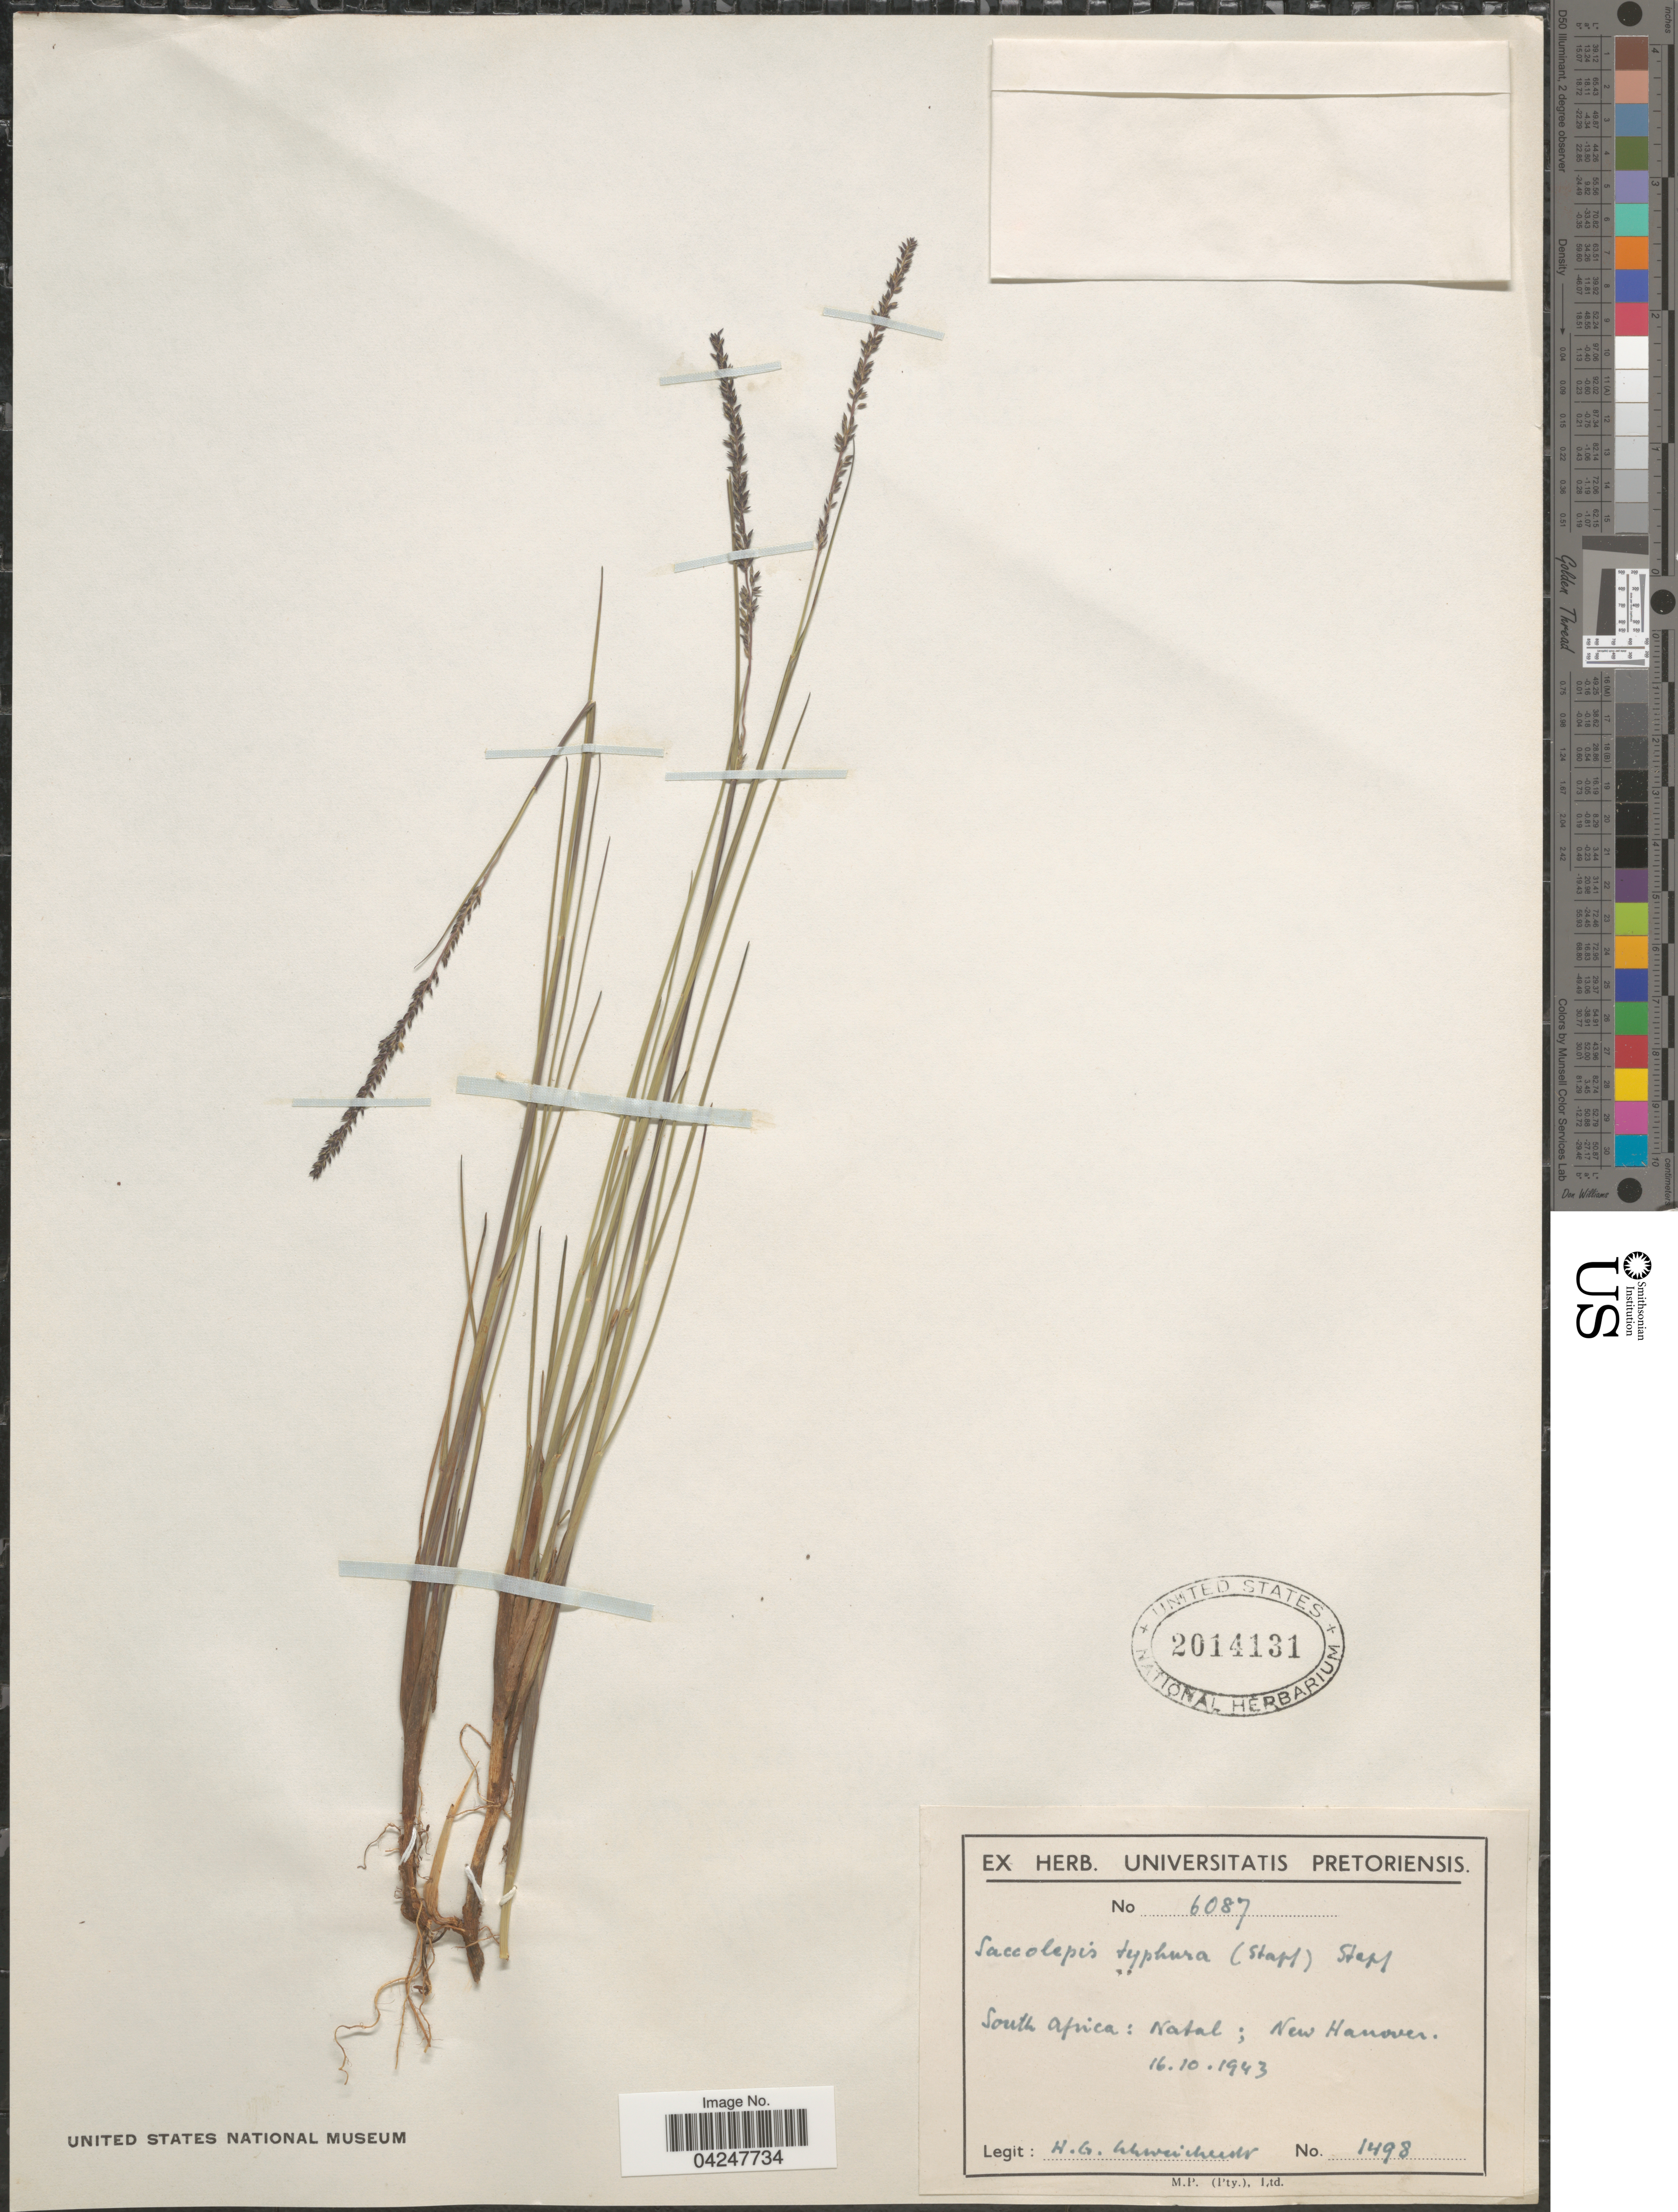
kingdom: Plantae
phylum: Tracheophyta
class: Liliopsida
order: Poales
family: Poaceae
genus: Sacciolepis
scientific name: Sacciolepis sp.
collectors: H. Schweickerdt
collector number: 1498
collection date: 1943-10-16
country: South Africa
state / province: KwaZulu-Natal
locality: Natal: New Hanover.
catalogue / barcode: US 2014131